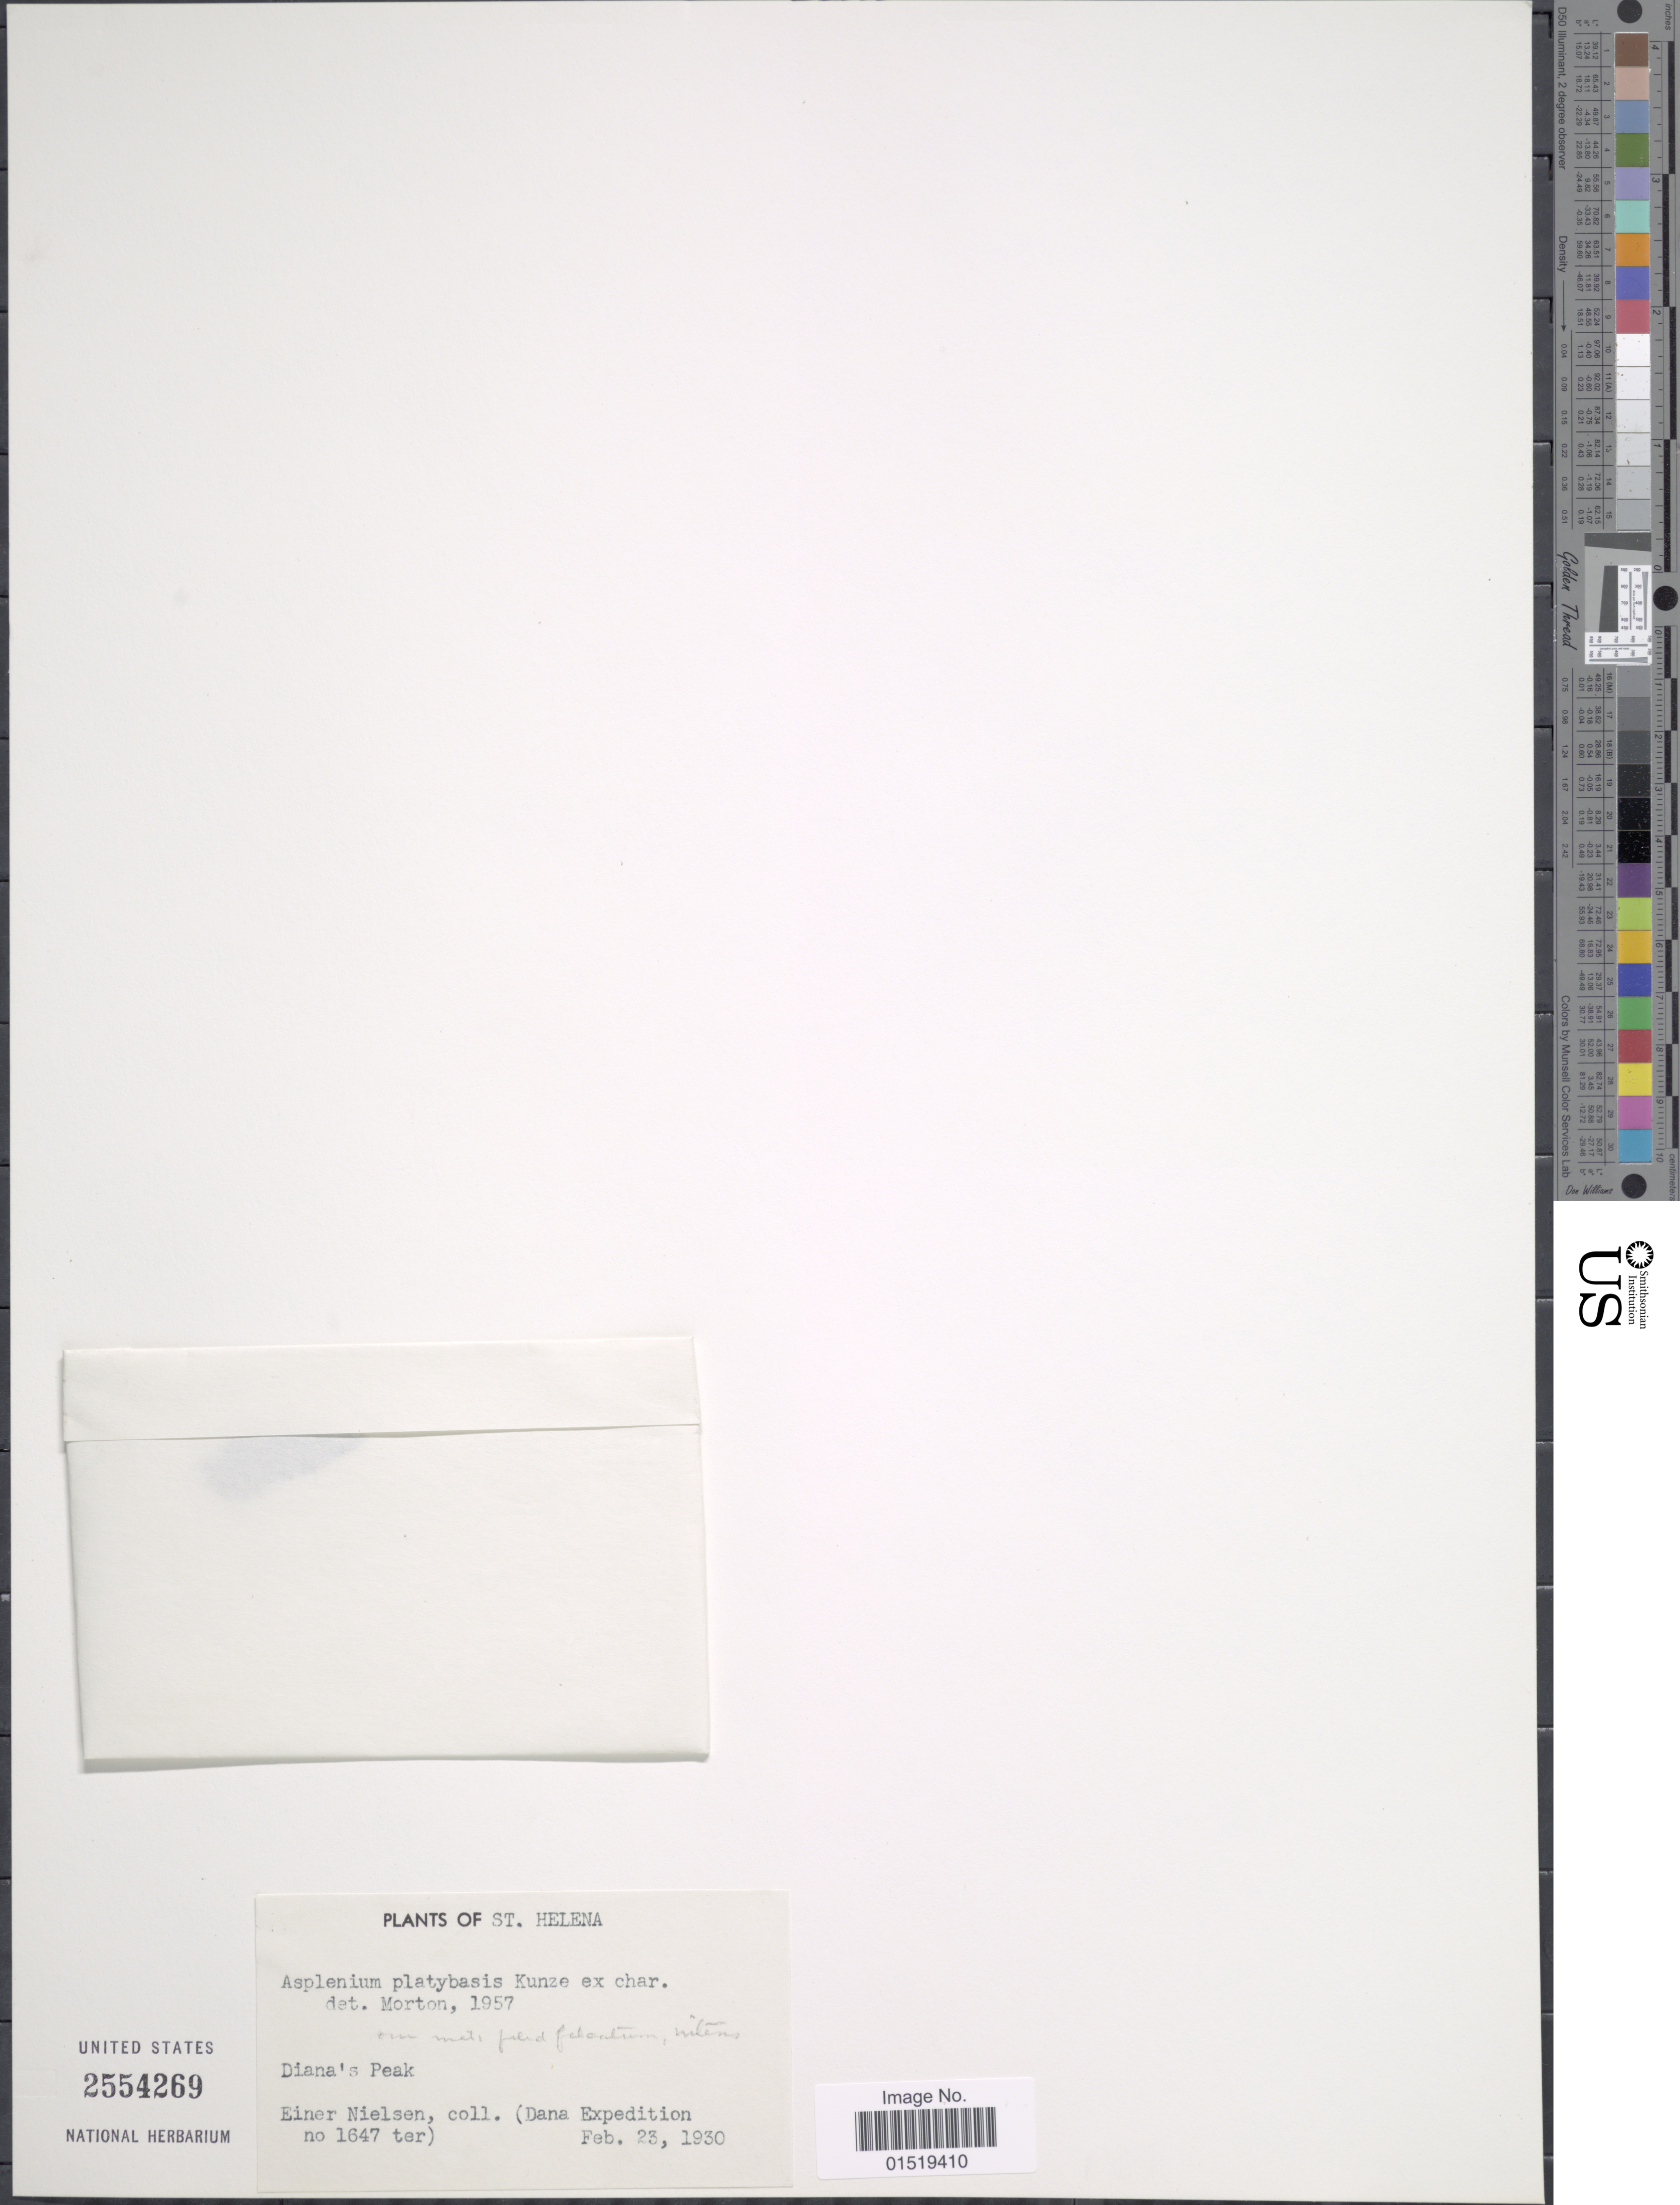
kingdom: Plantae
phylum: Tracheophyta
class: Polypodiopsida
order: Polypodiales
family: Aspleniaceae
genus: Asplenium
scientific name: Asplenium platybasis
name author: Kunze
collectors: E. Nielsen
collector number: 1647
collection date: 1930-02-23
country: St. Helena Islands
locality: St. Helena. Diana's Peak.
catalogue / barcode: US 2554269